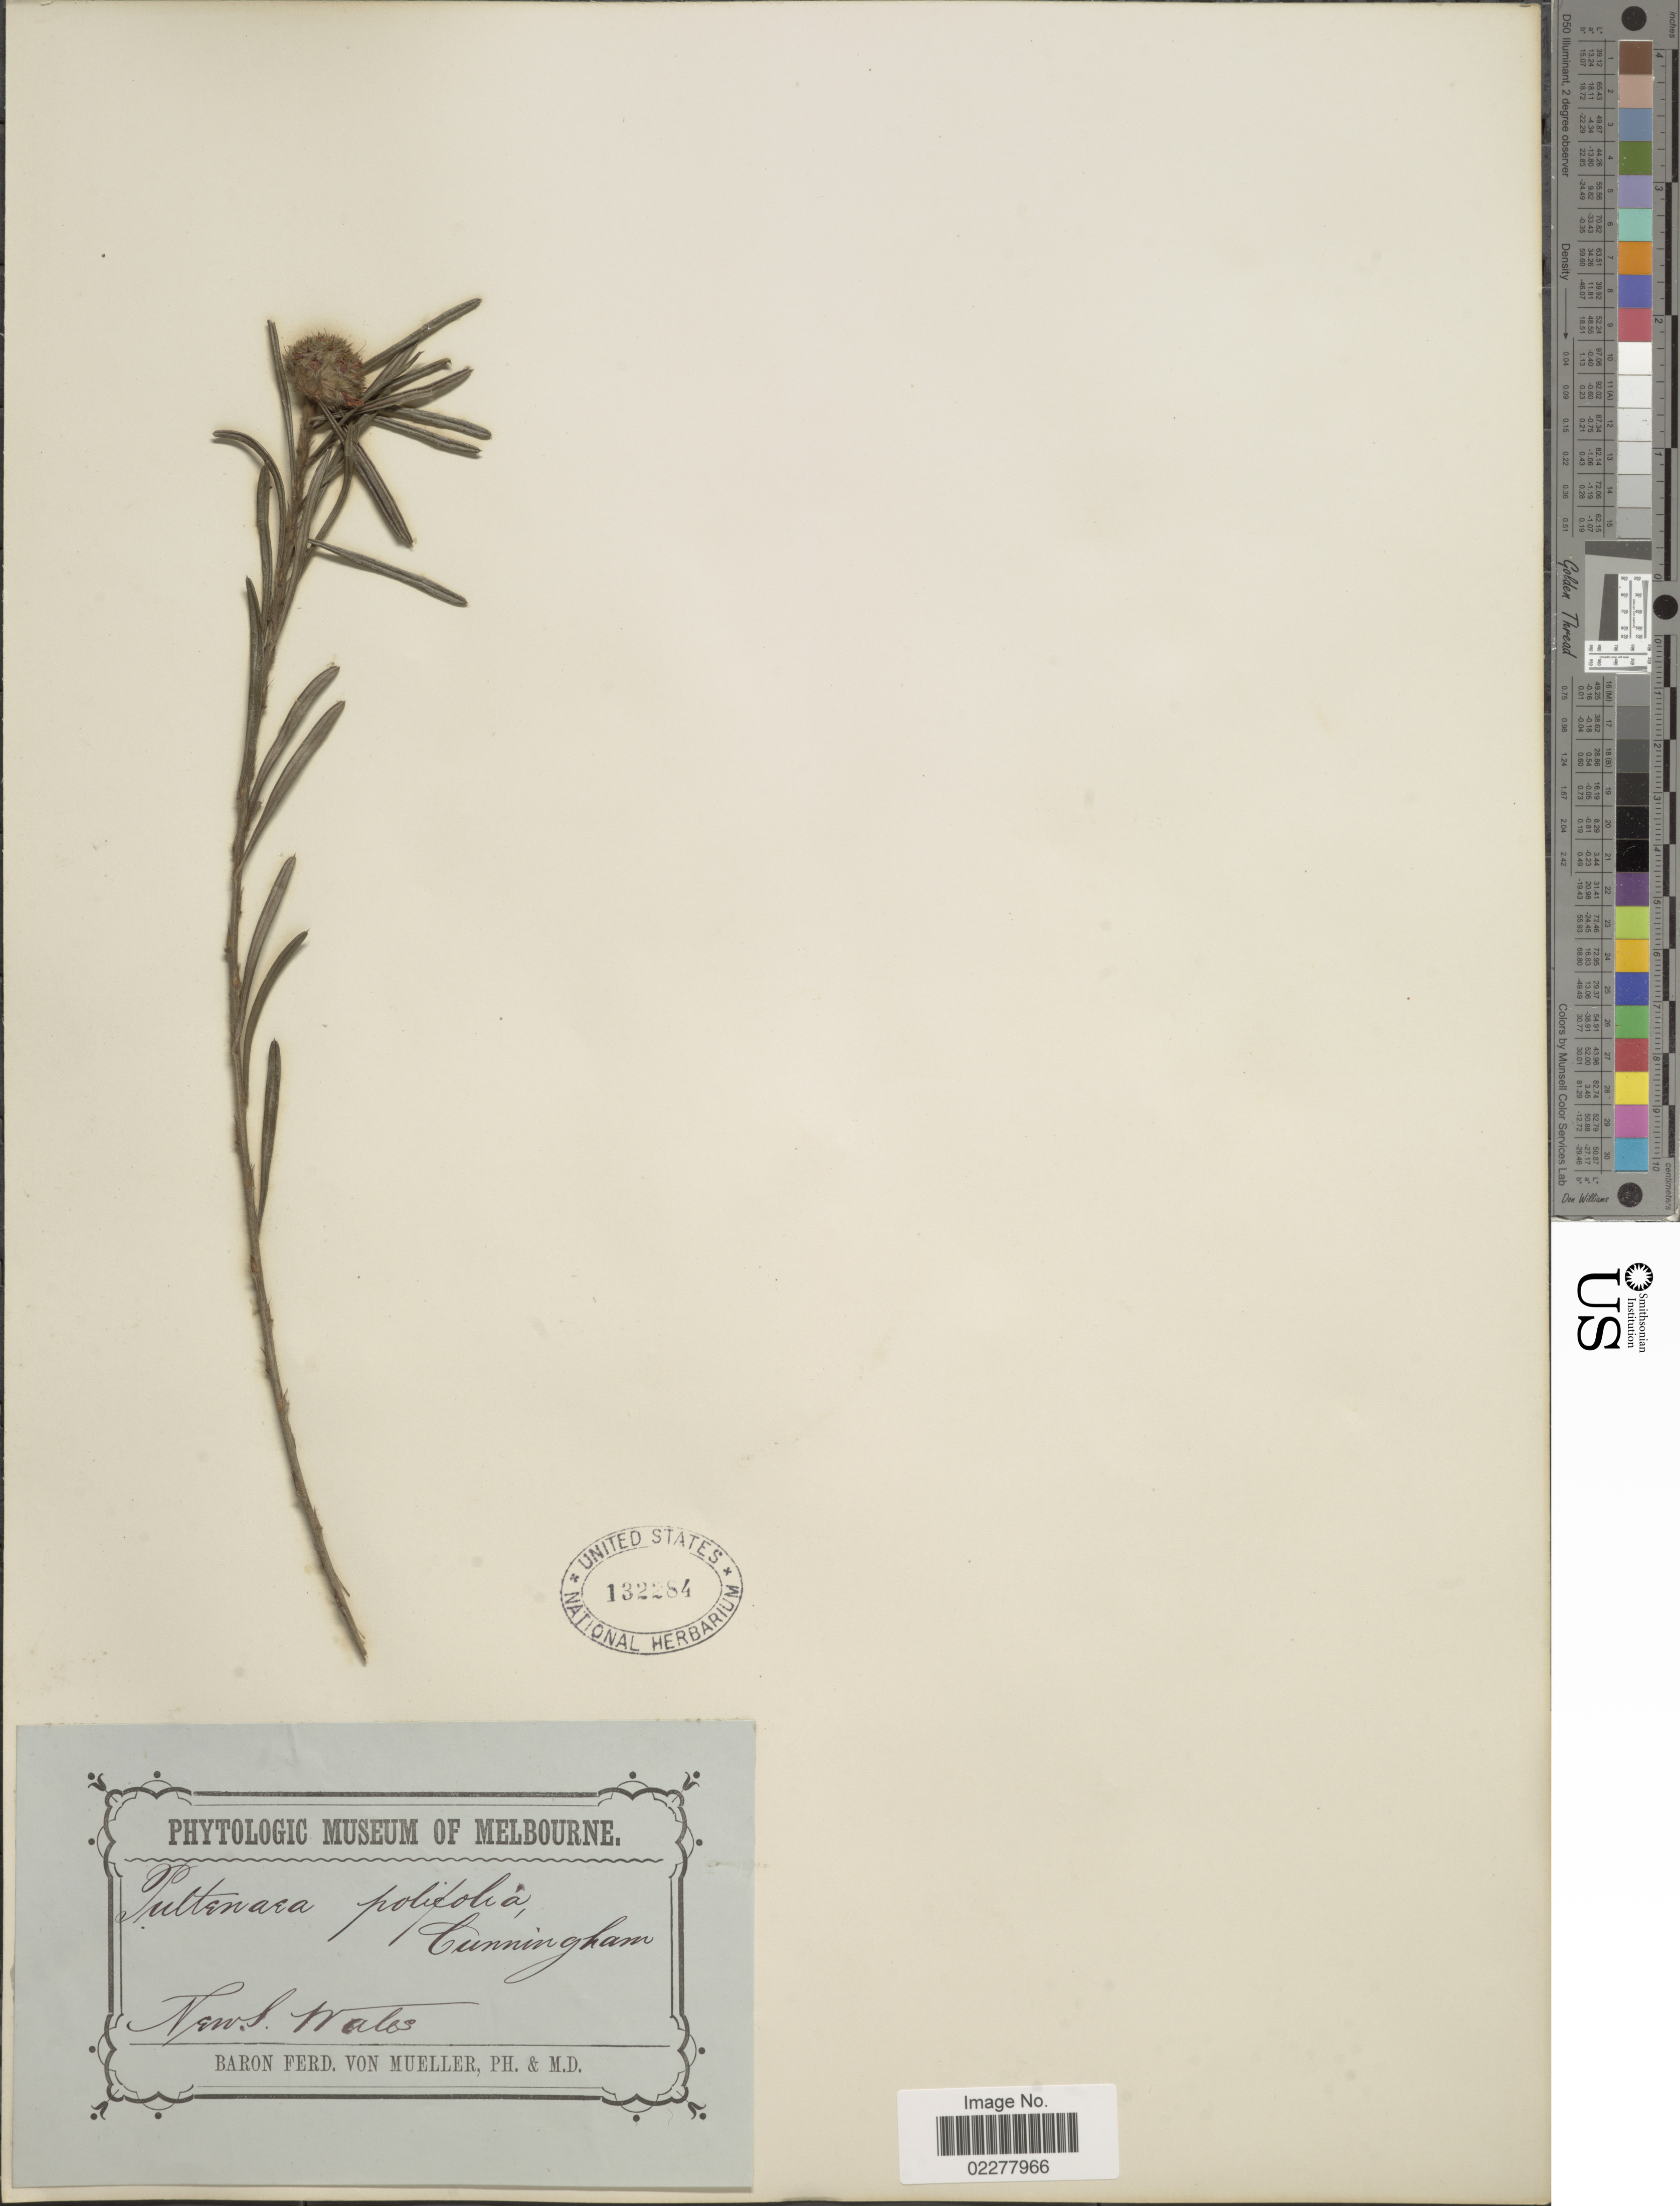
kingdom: Plantae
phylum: Tracheophyta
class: Magnoliopsida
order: Fabales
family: Fabaceae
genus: Pultenaea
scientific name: Pultenaea polifolia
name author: A. Cunn.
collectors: F. von Mueller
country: Australia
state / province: New South Wales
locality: New S. Wales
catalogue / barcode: US 132284